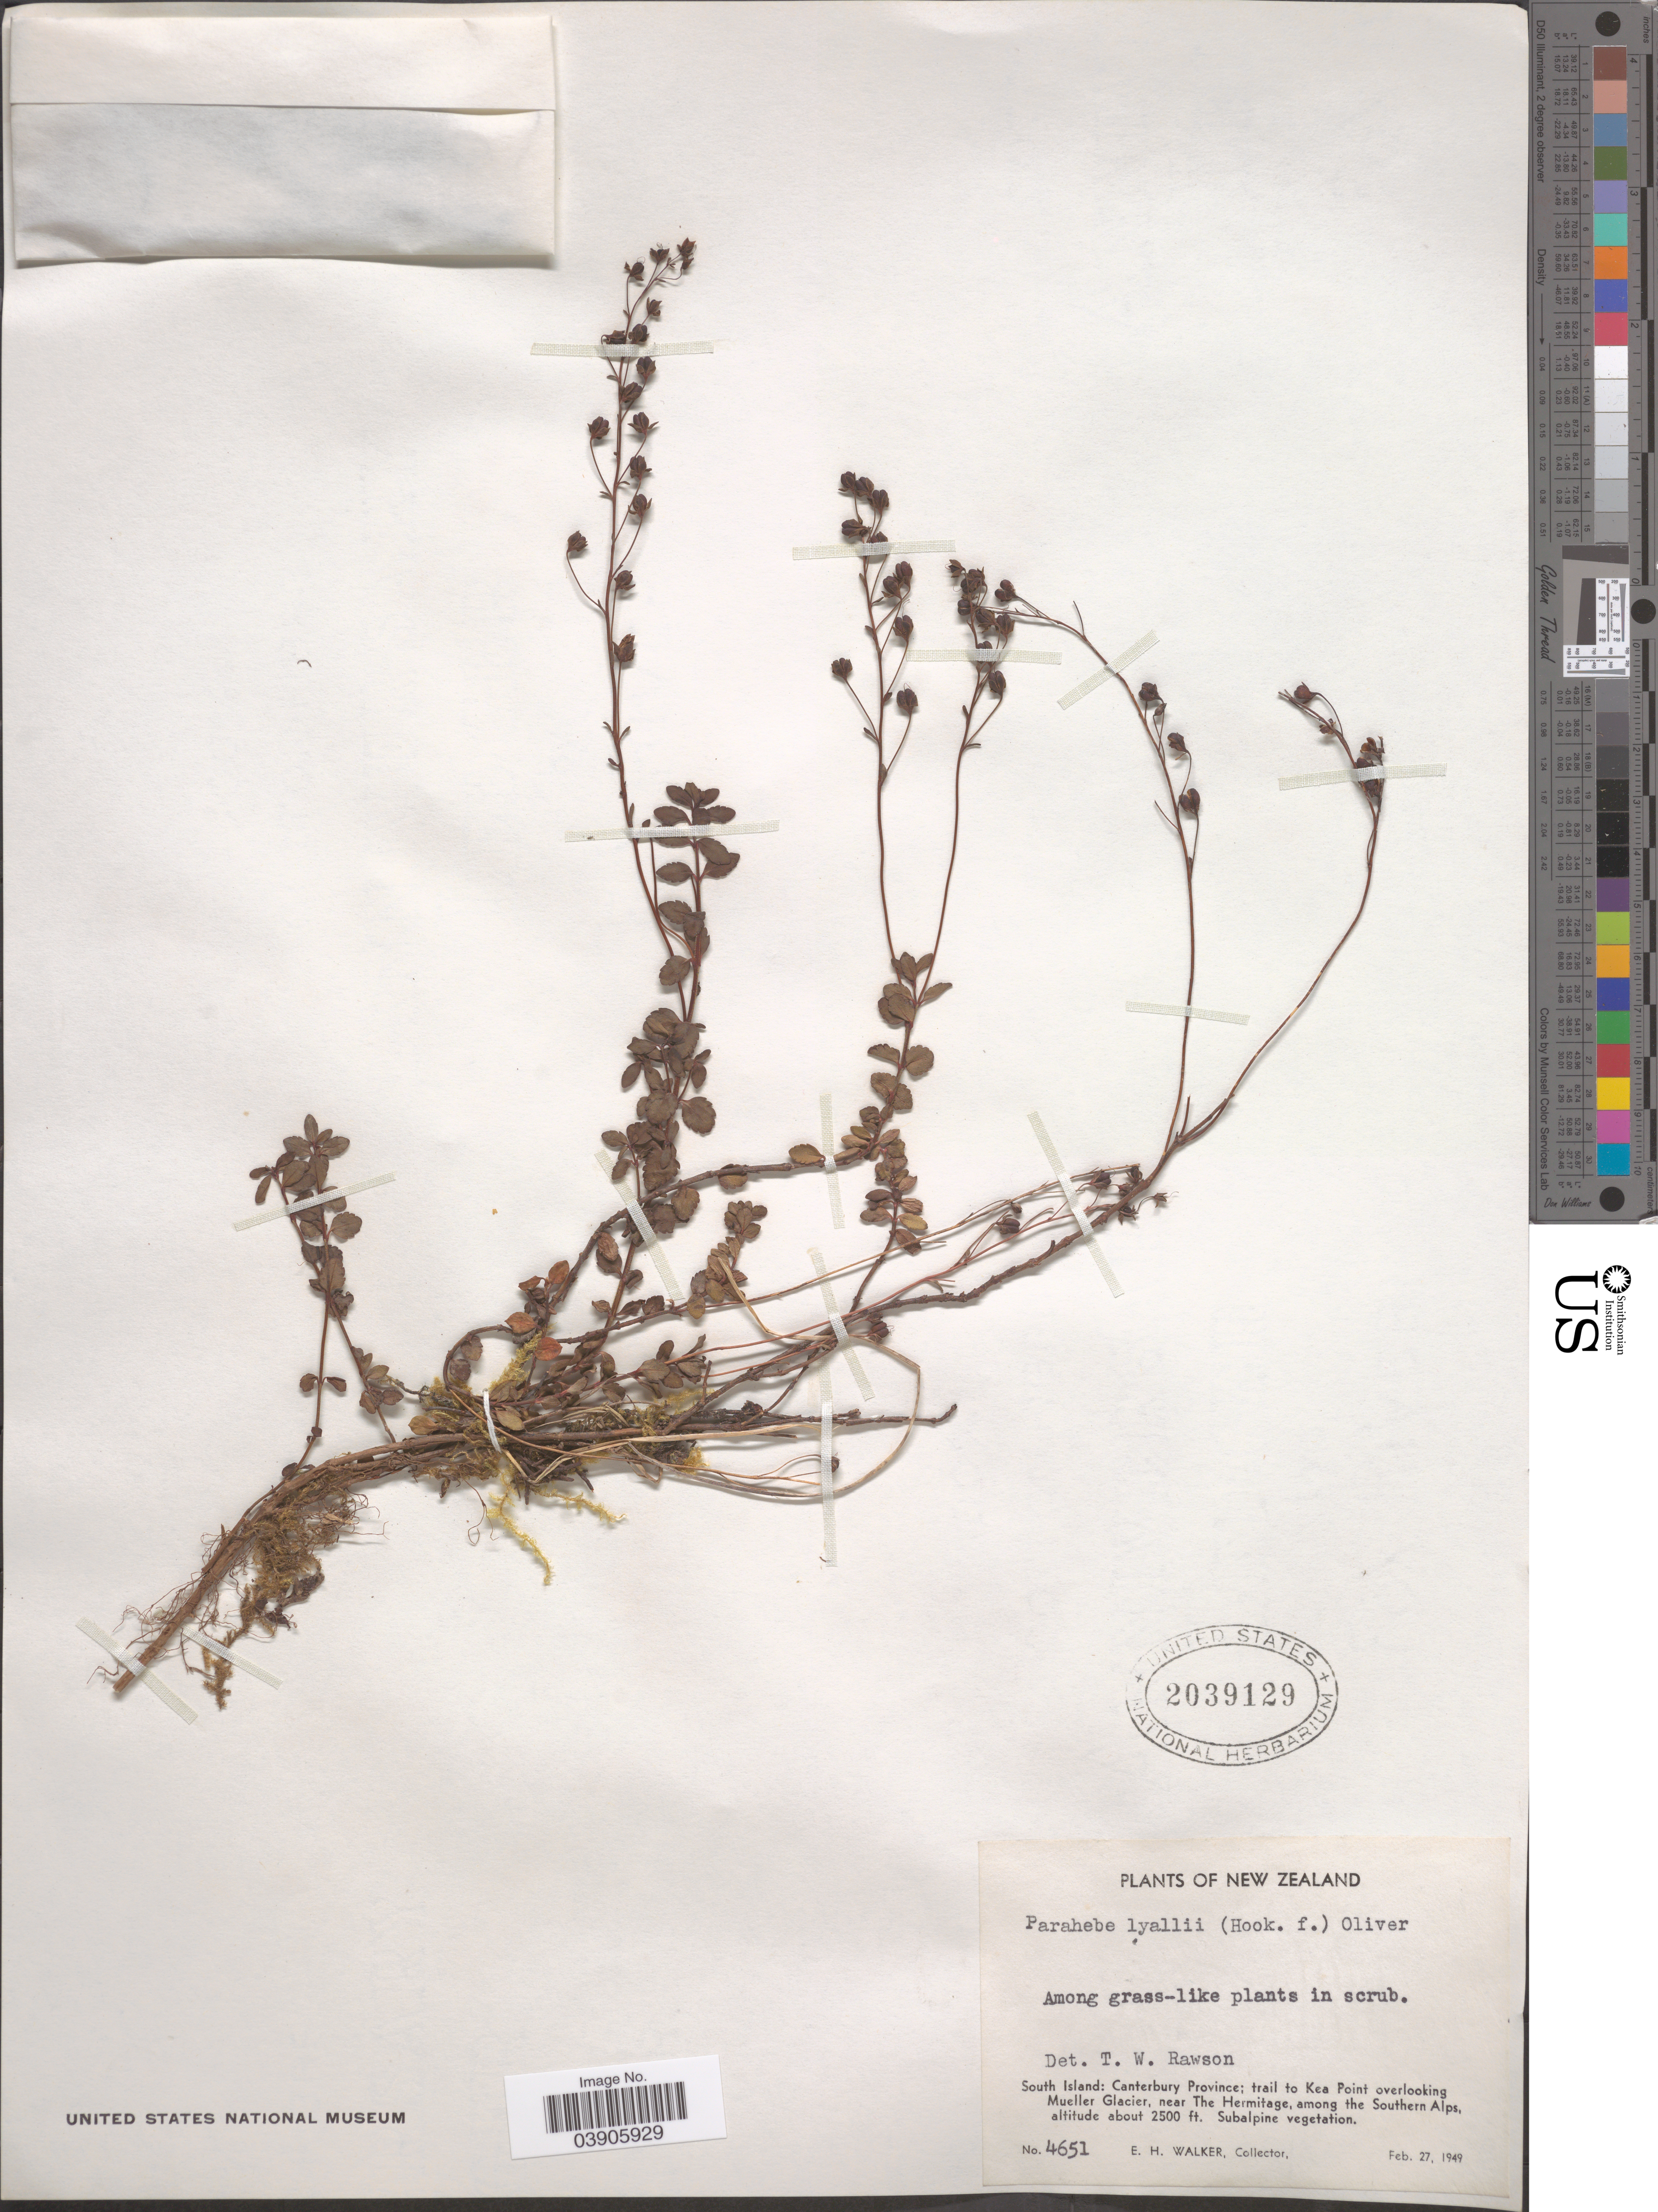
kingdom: Plantae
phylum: Tracheophyta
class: Magnoliopsida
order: Lamiales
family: Plantaginaceae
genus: Hebe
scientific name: Hebe lyallii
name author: (Hook. f.) A. Wall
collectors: E. H. Walker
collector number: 4651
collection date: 1949-02-27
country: New Zealand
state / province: Canterbury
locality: South Island: trail to Kea Point overlooking Mueller Glacier, near The Hermitage, among the Southern Alps.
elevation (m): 762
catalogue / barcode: US 2039129